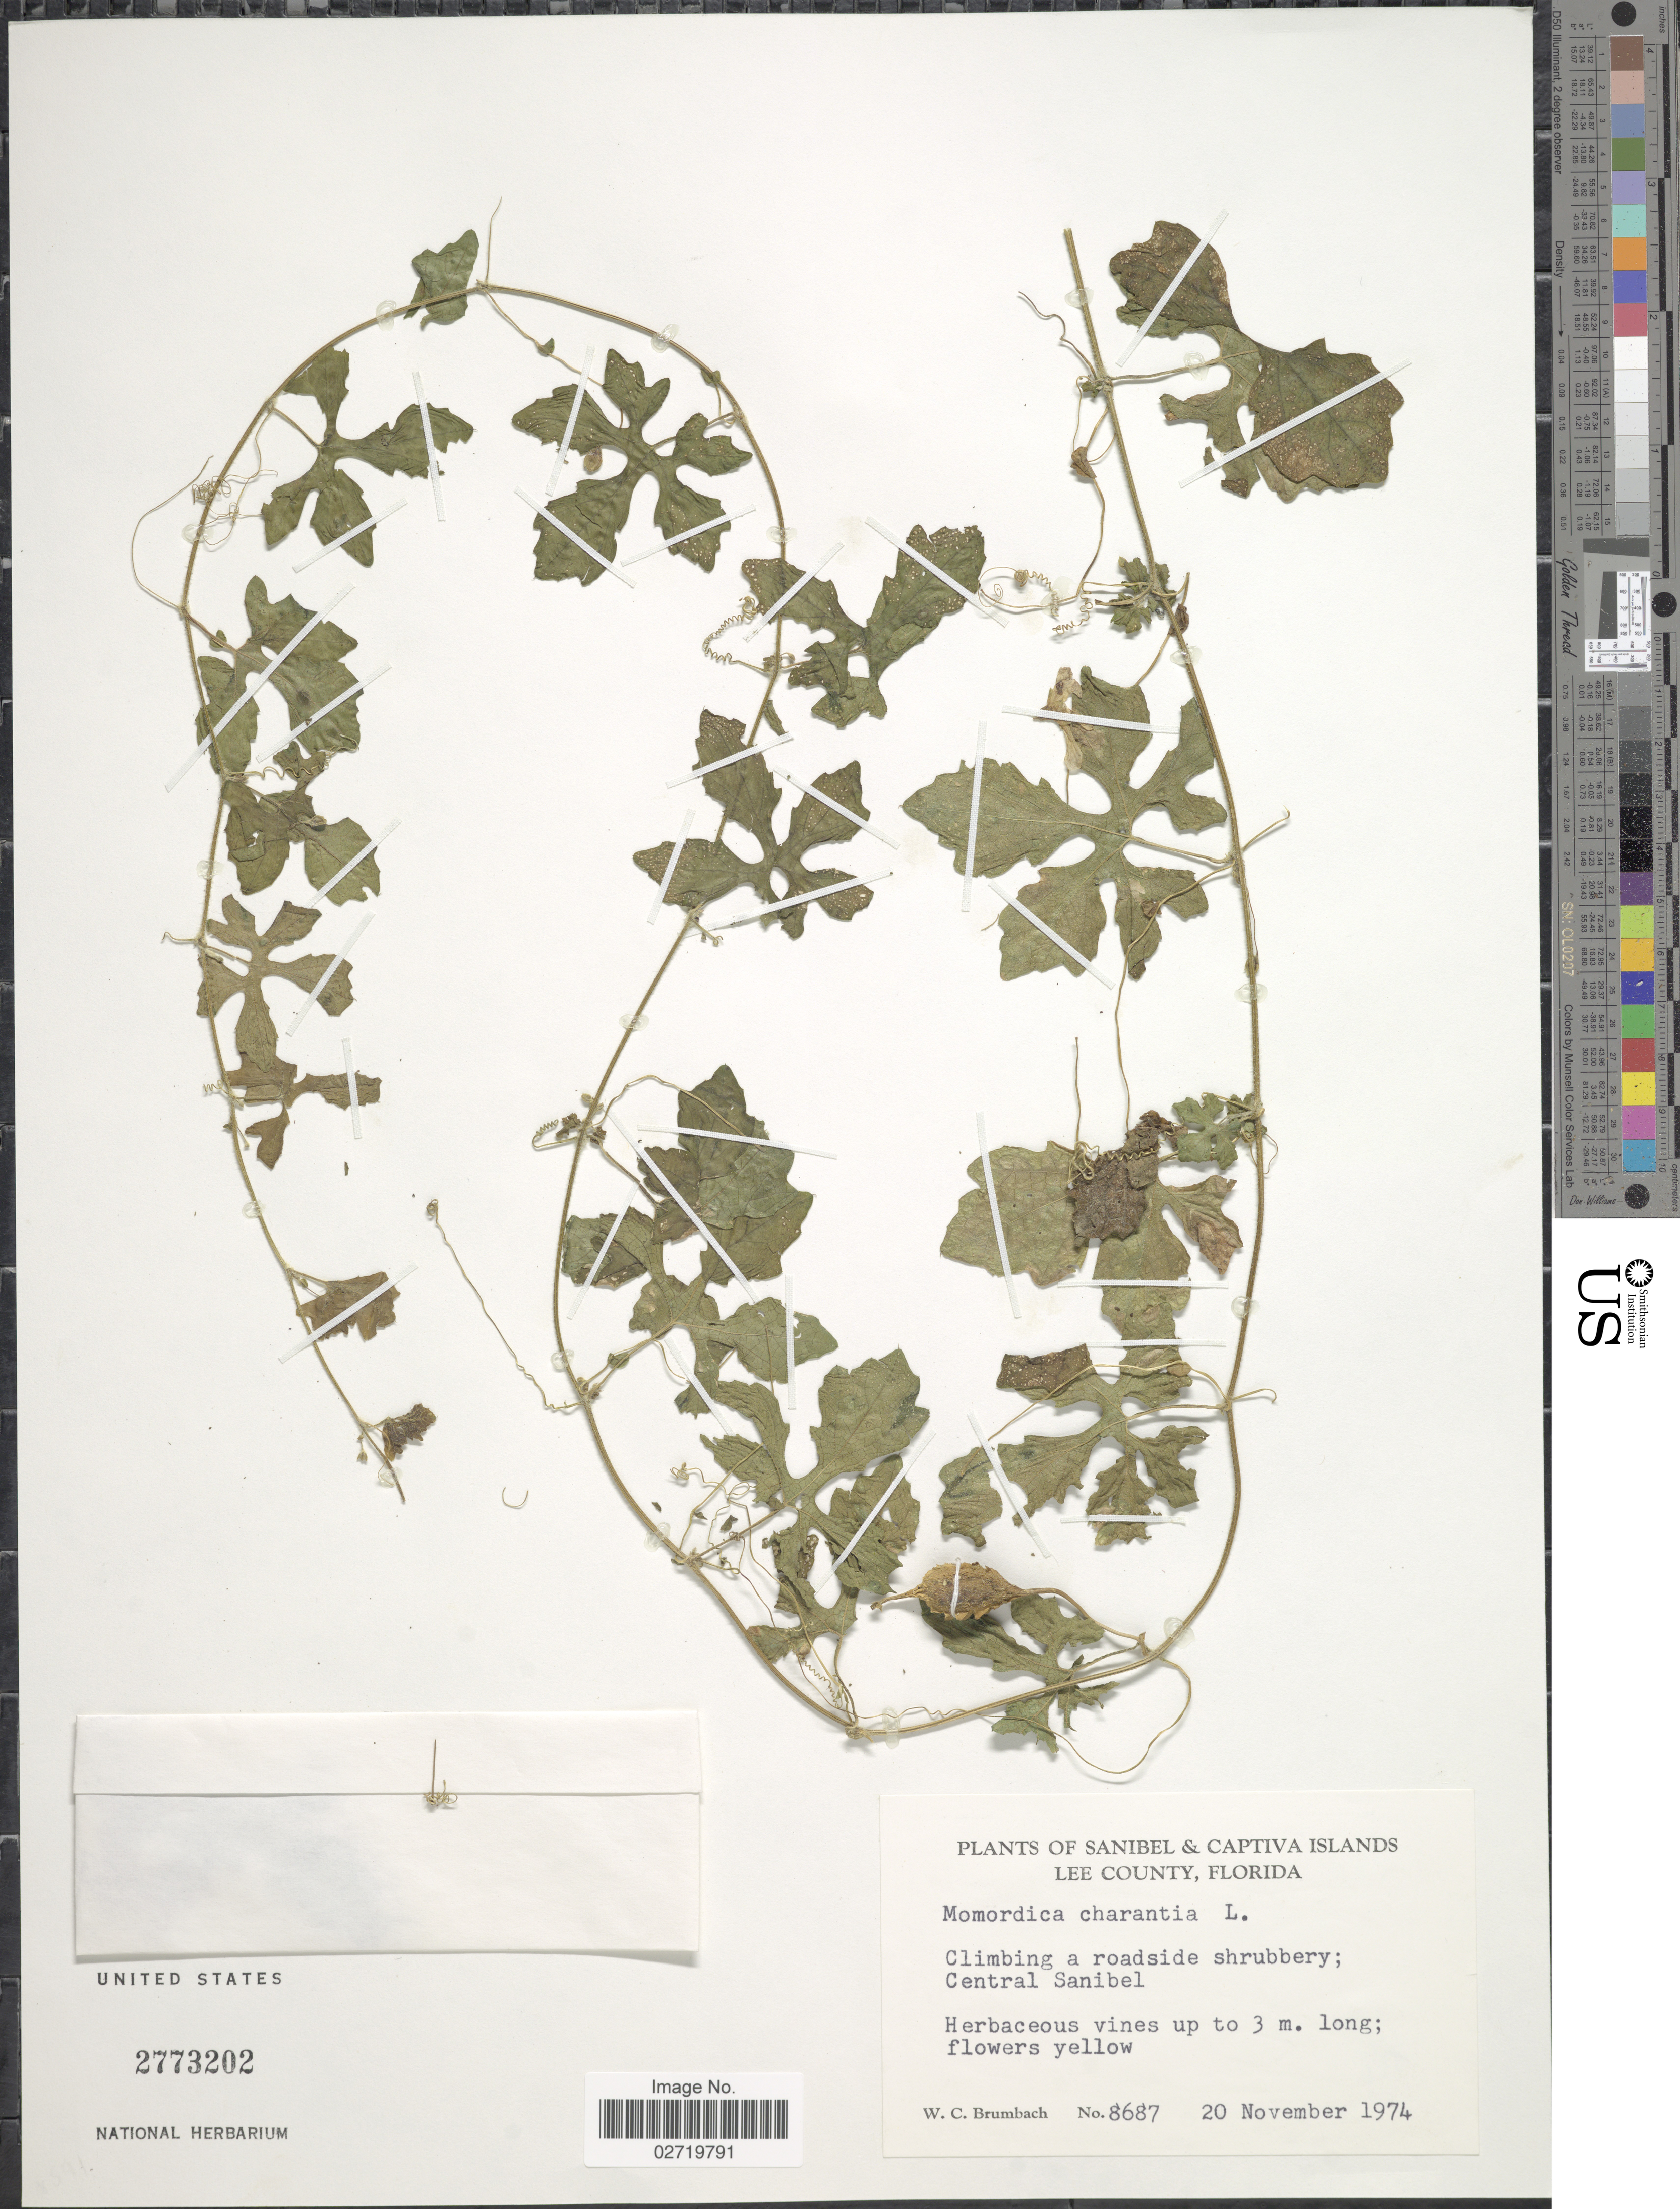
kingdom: Plantae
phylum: Tracheophyta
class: Magnoliopsida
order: Cucurbitales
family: Cucurbitaceae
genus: Momordica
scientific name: Momordica charantia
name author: L.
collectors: W. C. Brumbach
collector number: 8687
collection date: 1974-11-20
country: United States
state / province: Florida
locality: Sanibel & Captive Islands. Lee County. Central Sanibel.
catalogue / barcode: US 2773202